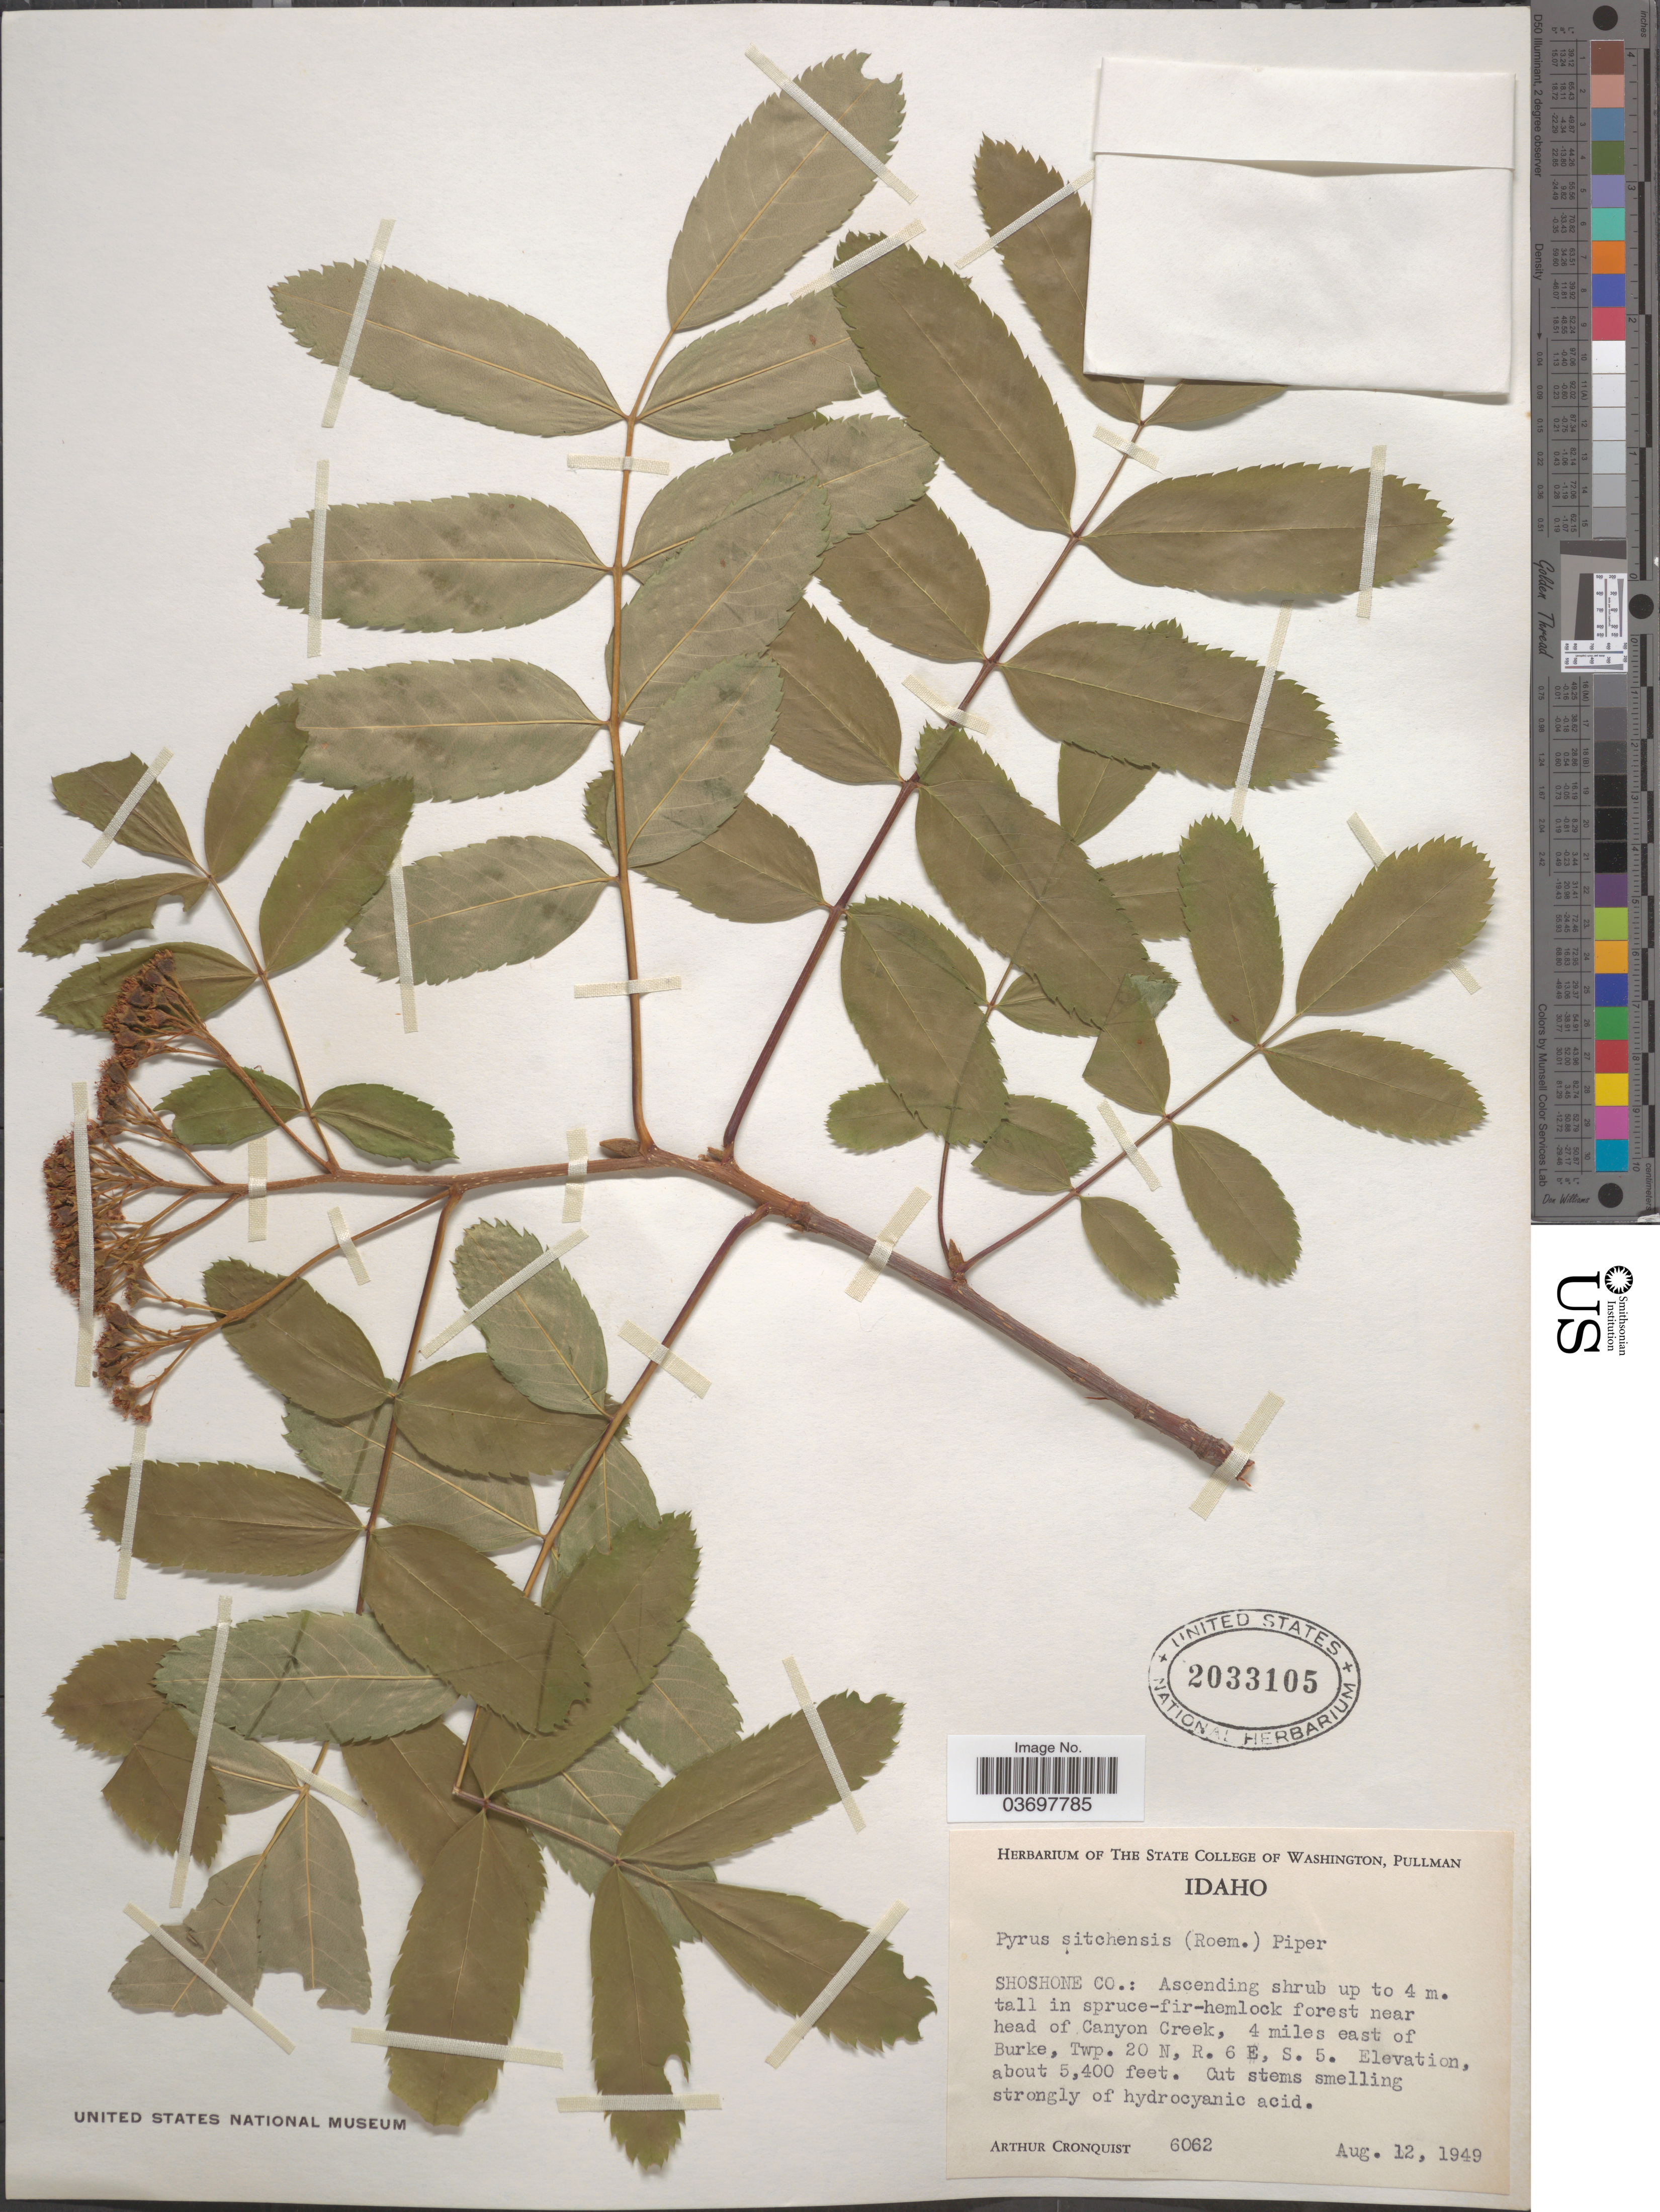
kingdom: Plantae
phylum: Tracheophyta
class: Magnoliopsida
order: Rosales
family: Rosaceae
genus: Sorbus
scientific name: Sorbus scopulina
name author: Greene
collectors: A. J. Cronquist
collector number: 6062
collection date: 1949-08-12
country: United States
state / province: Idaho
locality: Shoshone Co.: forest near head of Canyon Creek, 4 miles east of Burke, Twp. 20 N, R. 6 E, S. 5.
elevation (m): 1646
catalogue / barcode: US 2033105